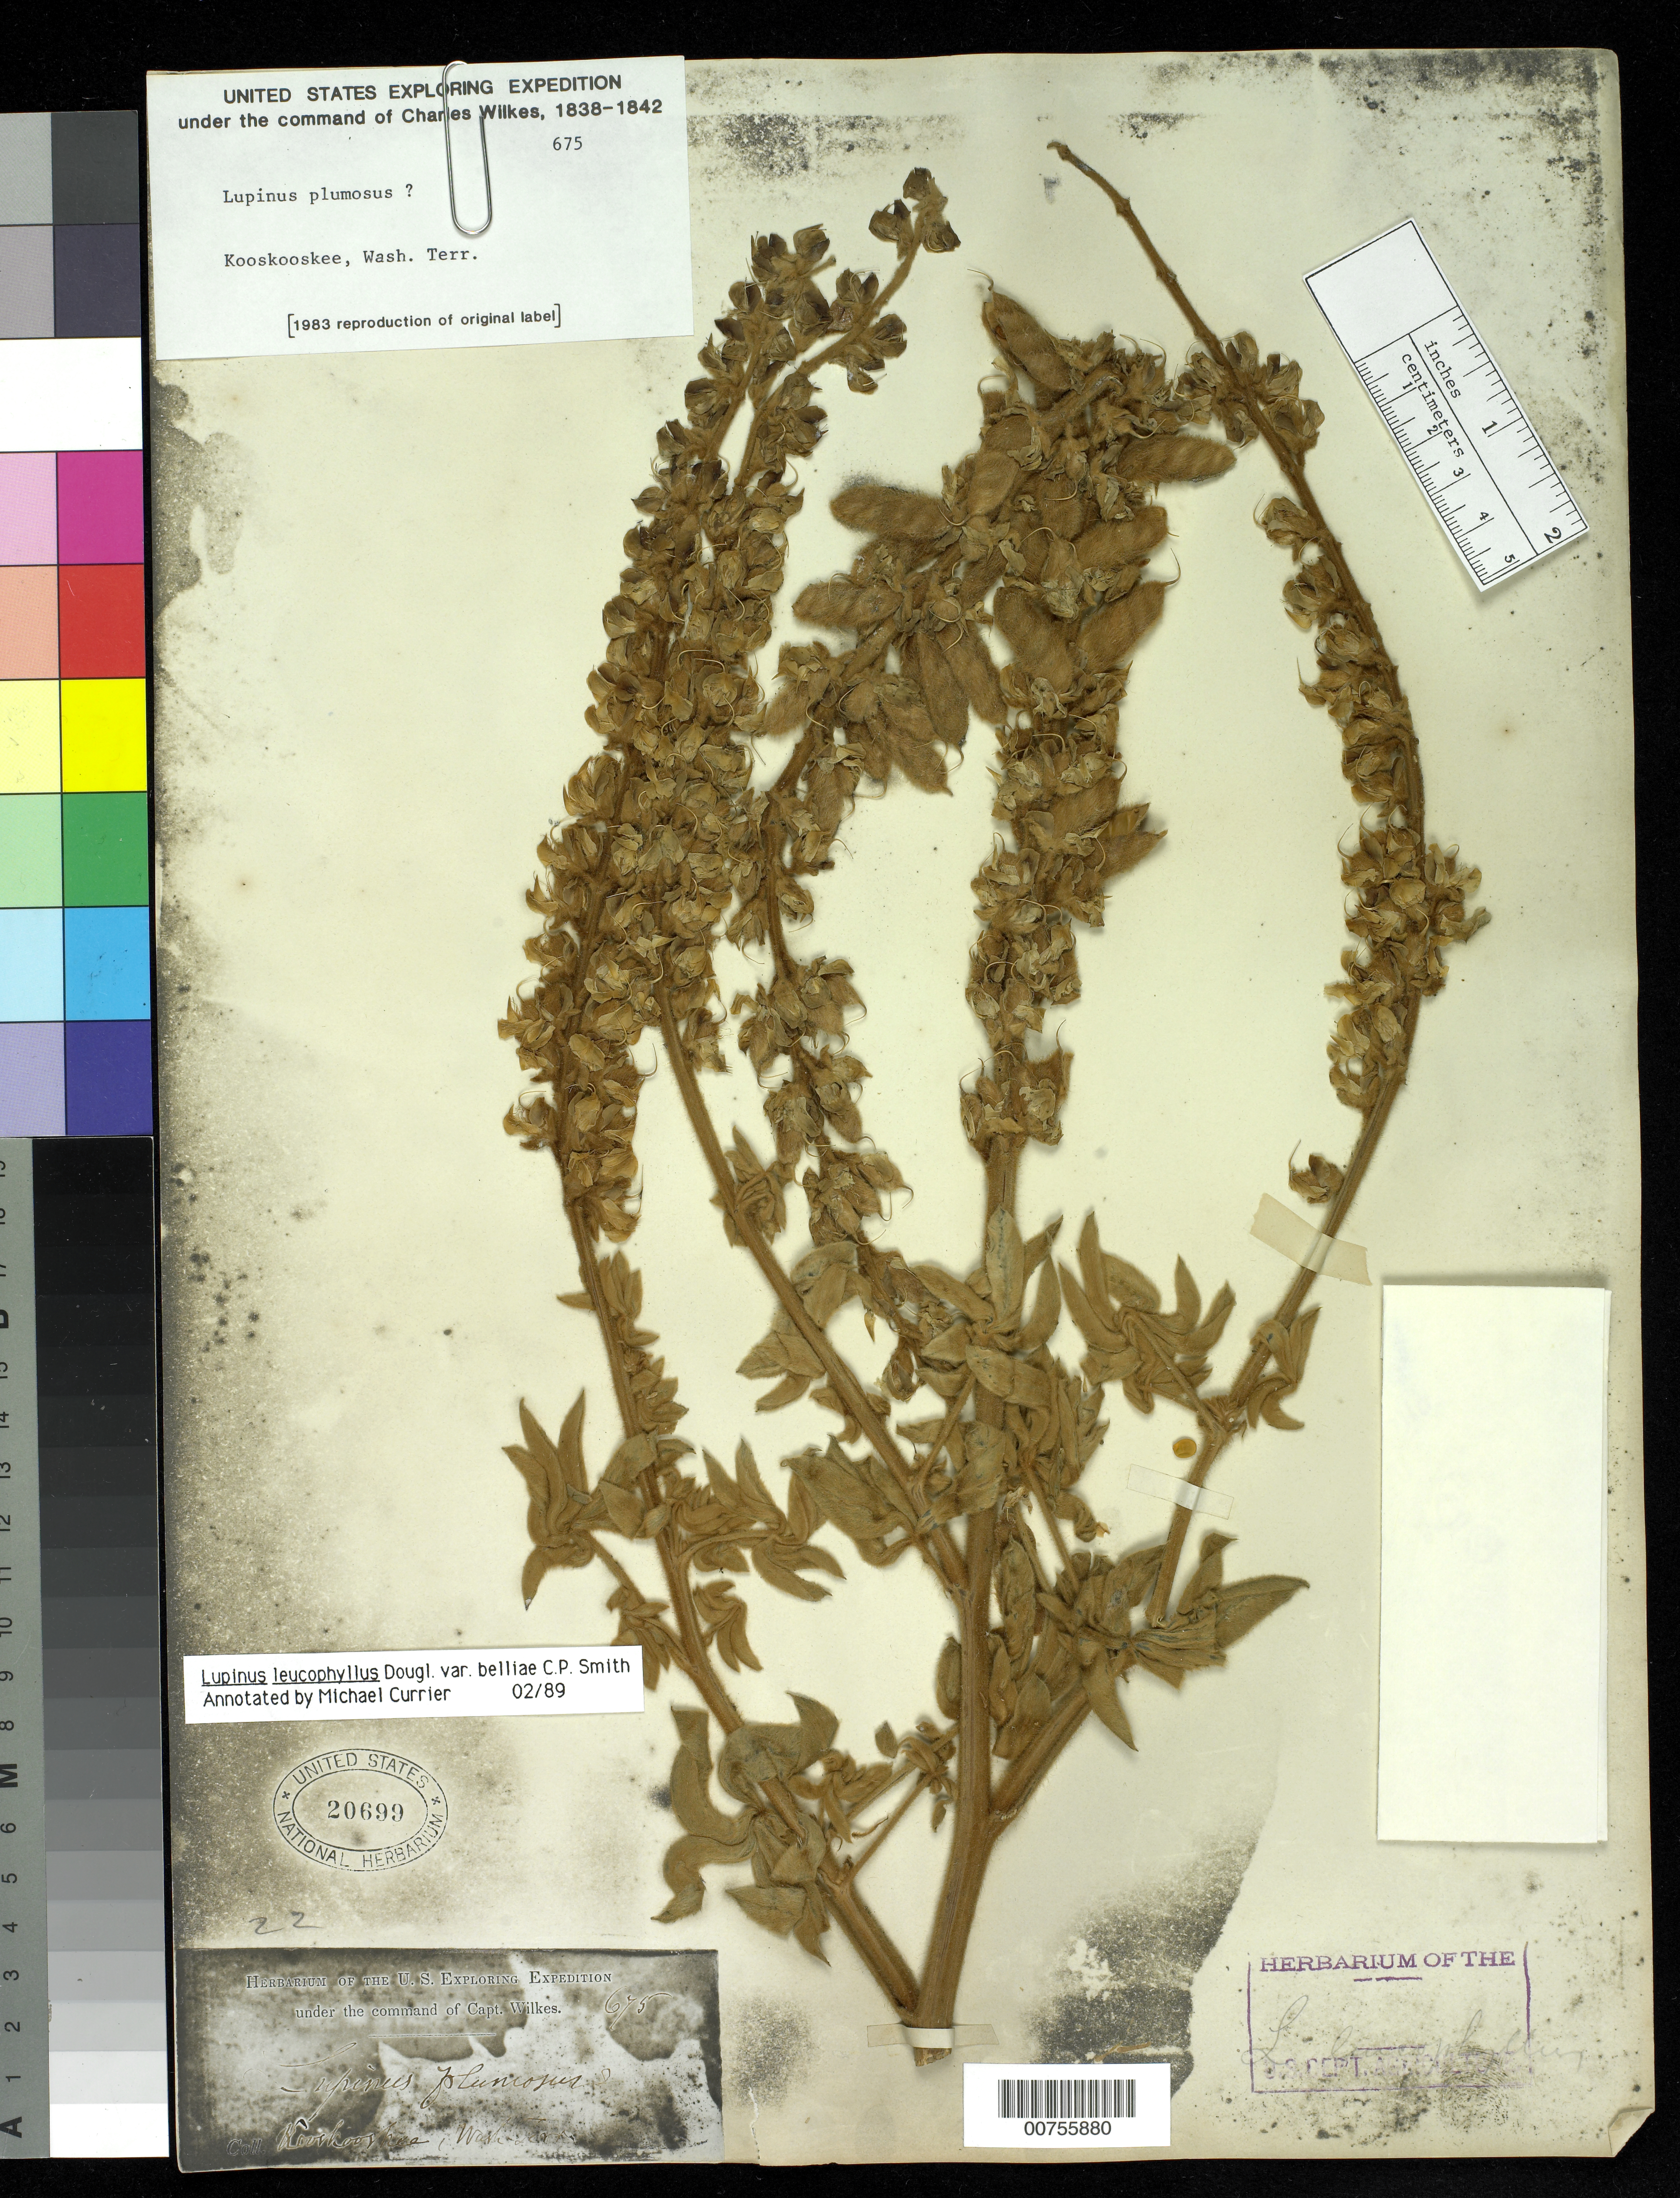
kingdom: Plantae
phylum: Tracheophyta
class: Magnoliopsida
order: Fabales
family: Fabaceae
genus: Lupinus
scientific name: Lupinus leucophyllus var. belliae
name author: C.P. Sm.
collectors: Wilkes Explor. Exped.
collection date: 1838/1842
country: United States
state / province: Washington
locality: Kooskooskee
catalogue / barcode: US 20699